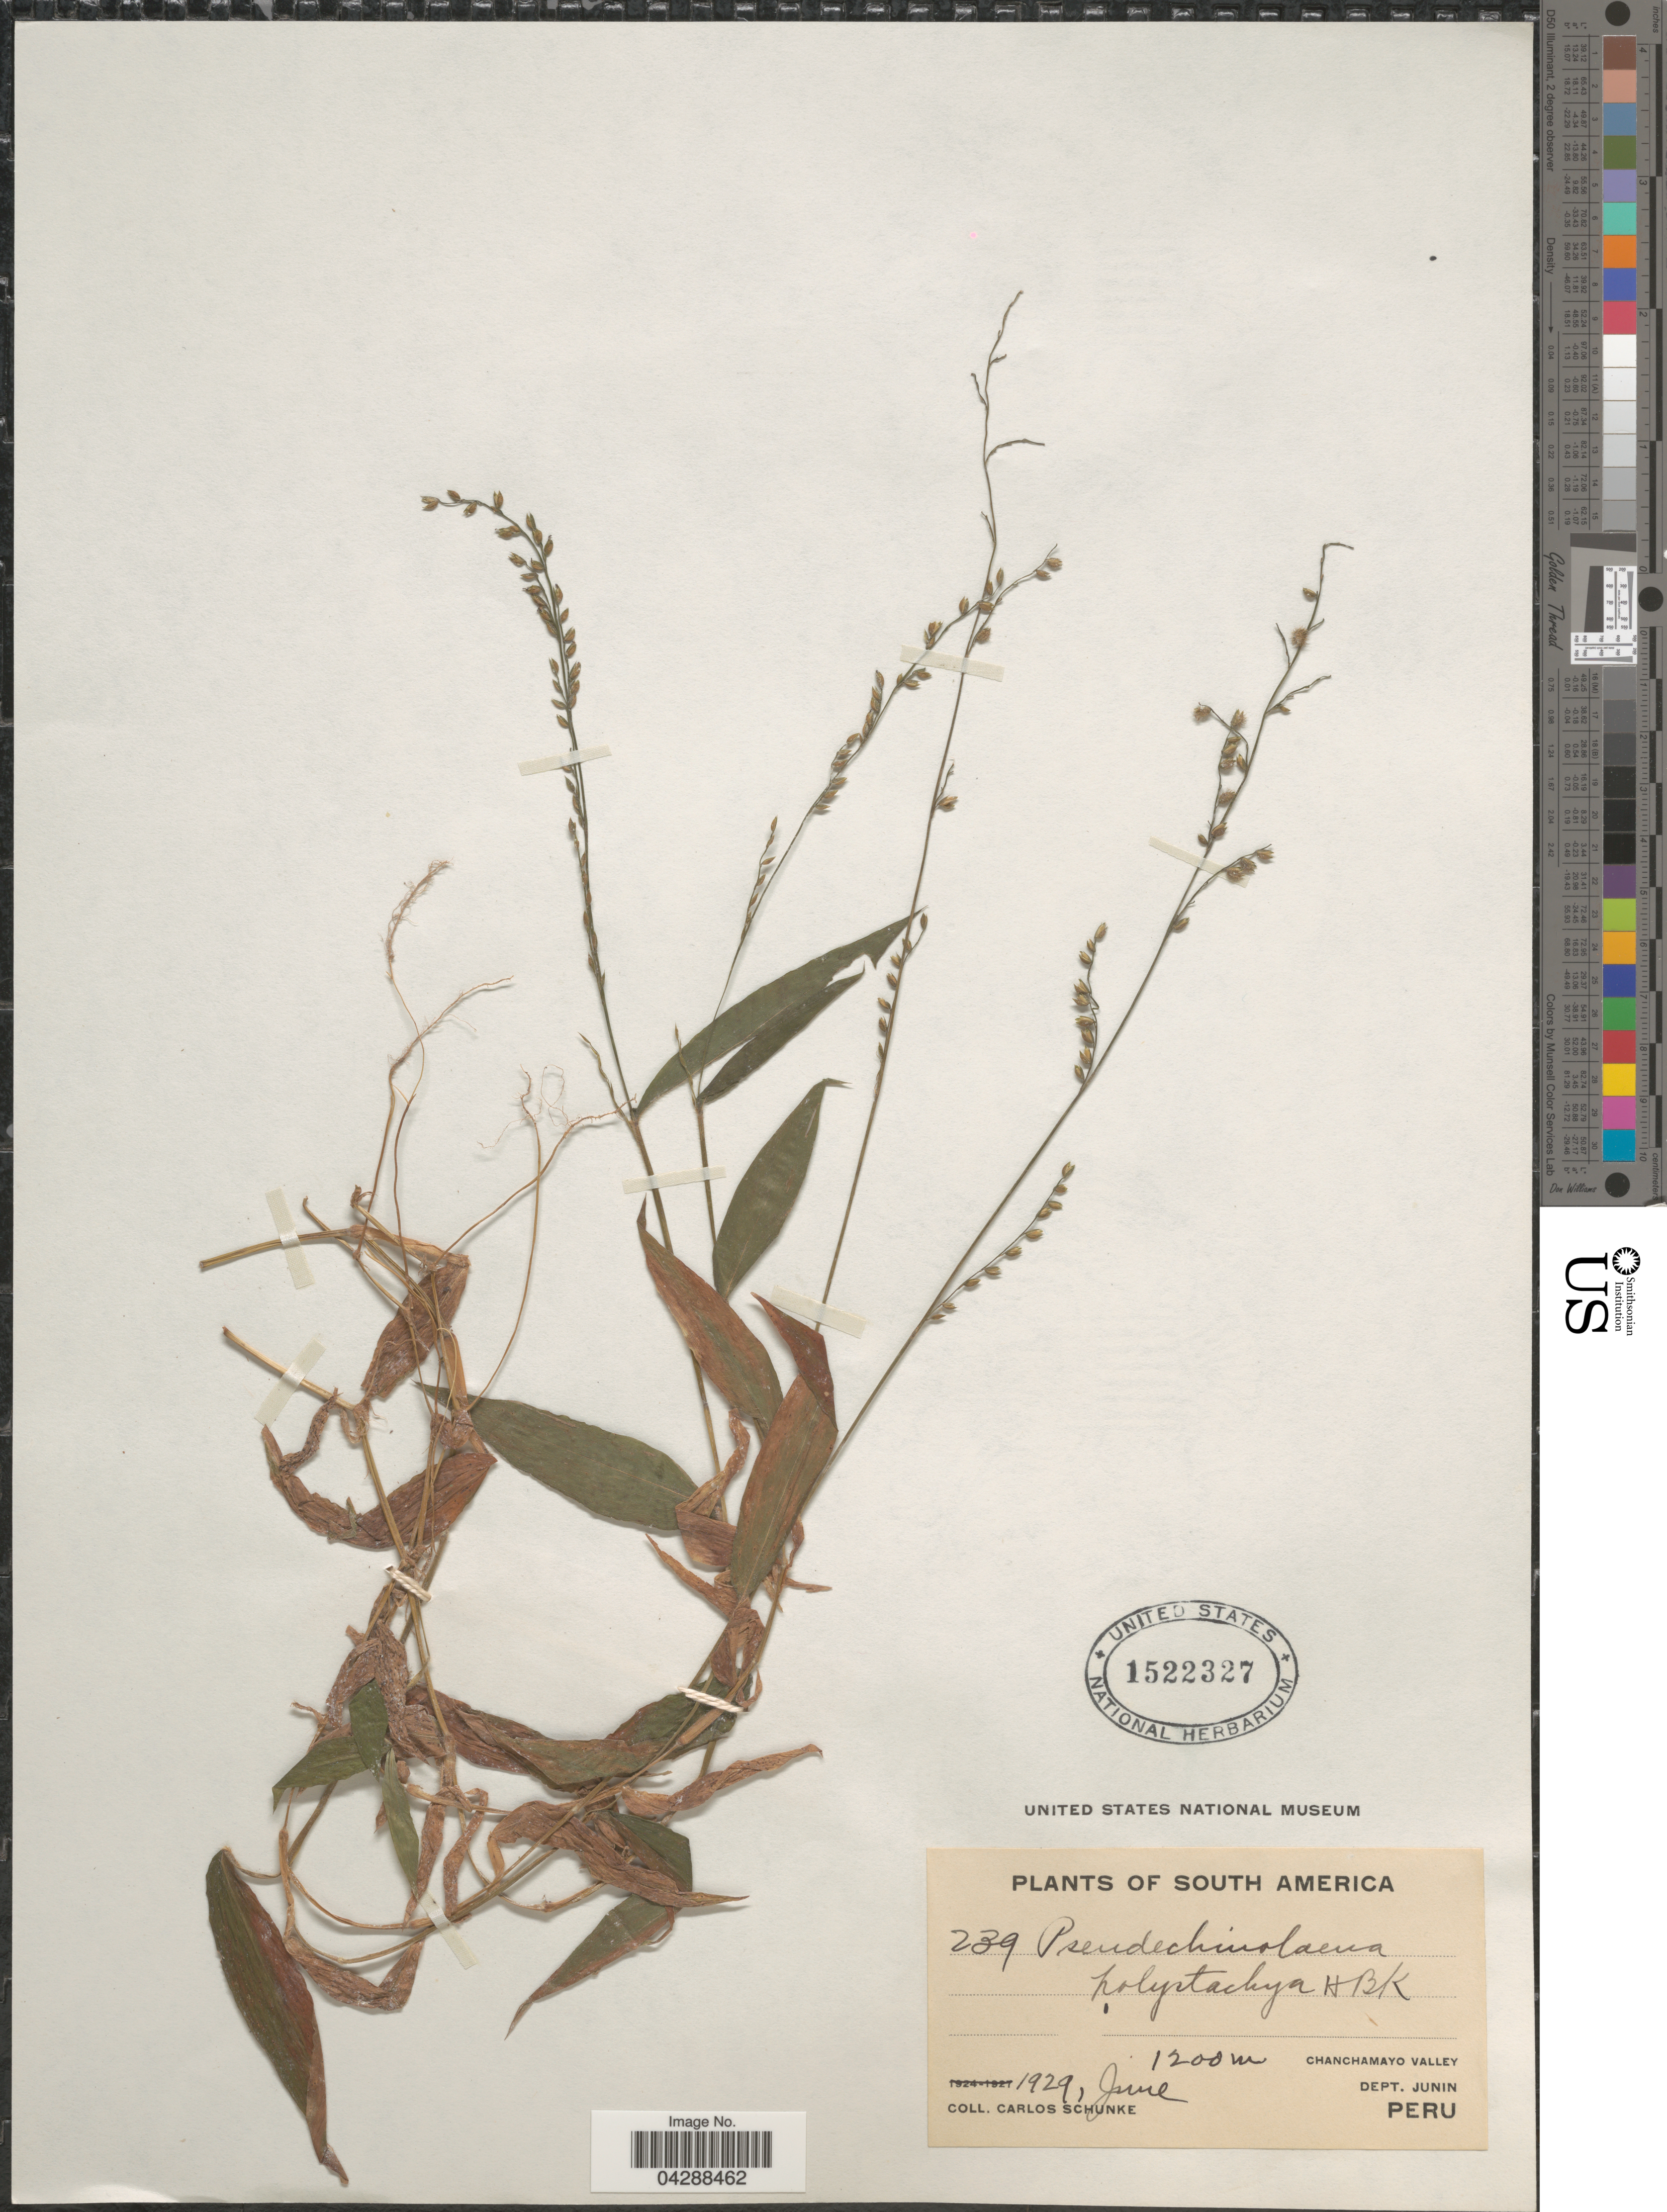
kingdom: Plantae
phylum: Tracheophyta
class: Liliopsida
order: Poales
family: Poaceae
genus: Pseudechinolaena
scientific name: Pseudechinolaena polystachya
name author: (Kunth) Stapf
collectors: C. Schunke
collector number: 239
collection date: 1929-06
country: Peru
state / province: Junín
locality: Chanchamayo Valley. Dept. Junin.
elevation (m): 1200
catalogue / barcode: US 1522327